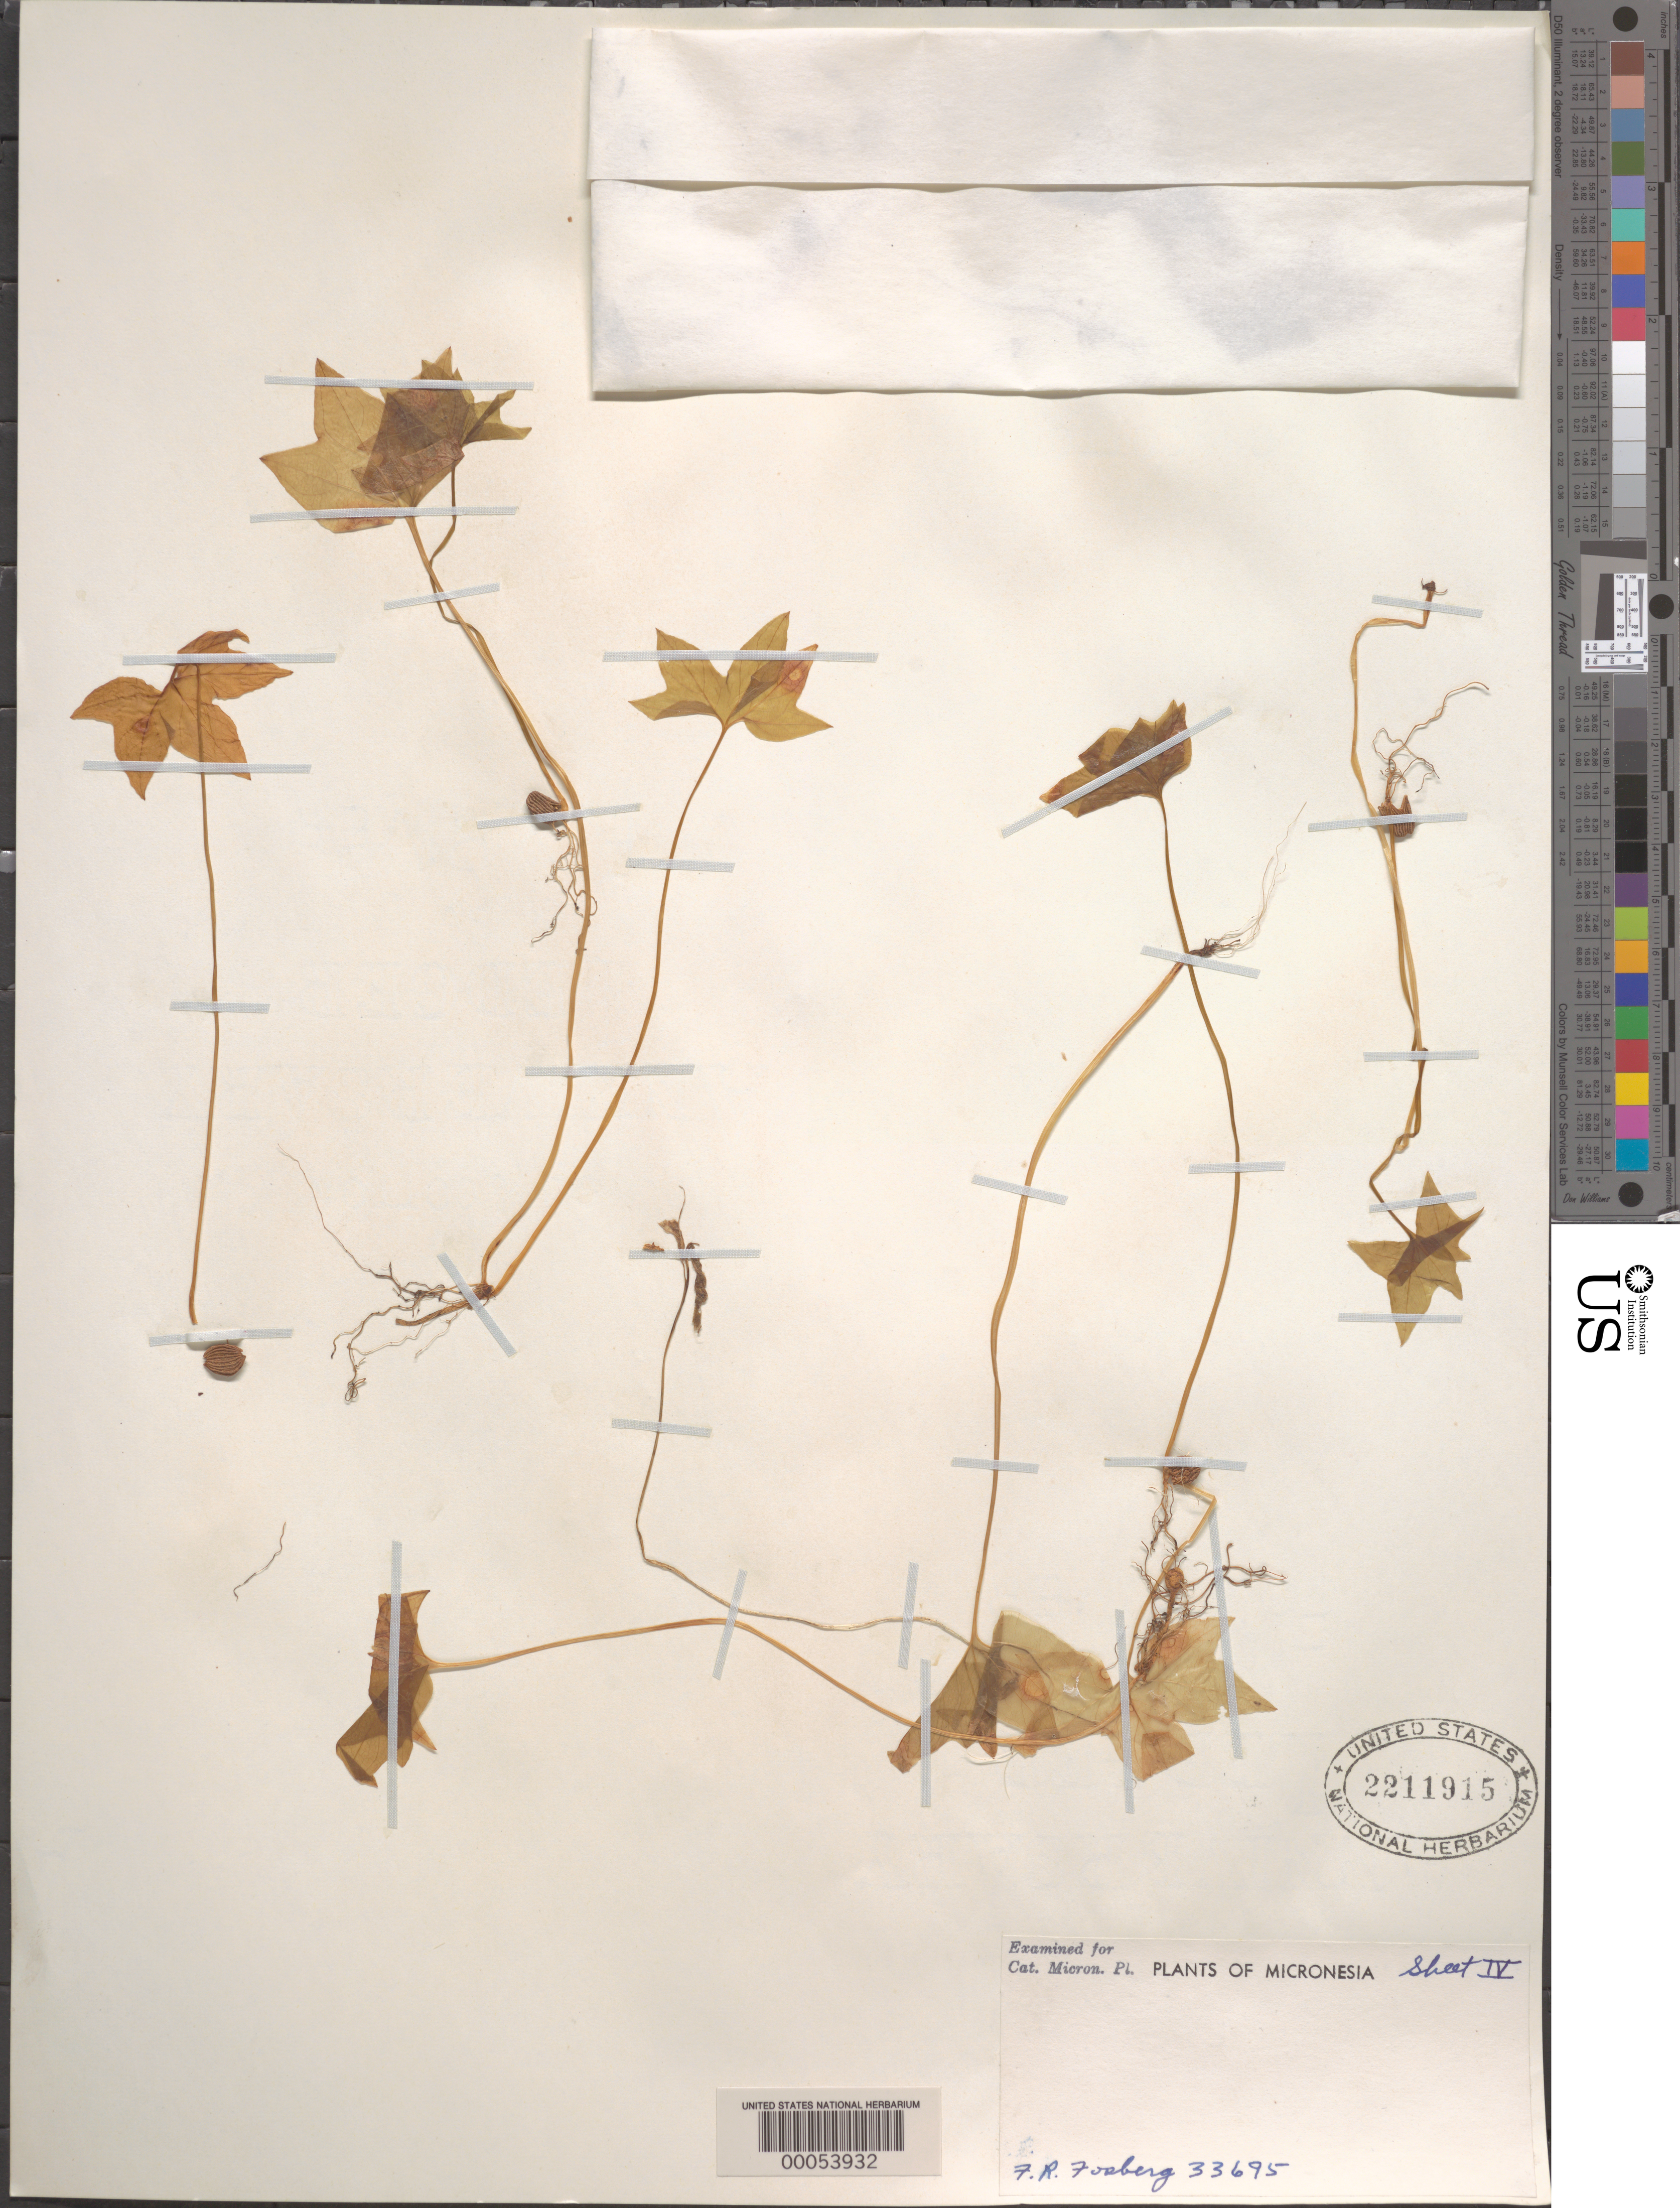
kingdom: Plantae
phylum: Tracheophyta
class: Liliopsida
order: Dioscoreales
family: Dioscoreaceae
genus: Tacca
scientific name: Tacca leontopetaloides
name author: (L.) Kuntze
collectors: F. R. Fosberg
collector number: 33695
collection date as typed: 28 Nov 1951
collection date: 1951-11-28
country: Marshall Islands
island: Utiki Atoll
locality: Utiki Islet, southwest corner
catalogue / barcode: US 2211915